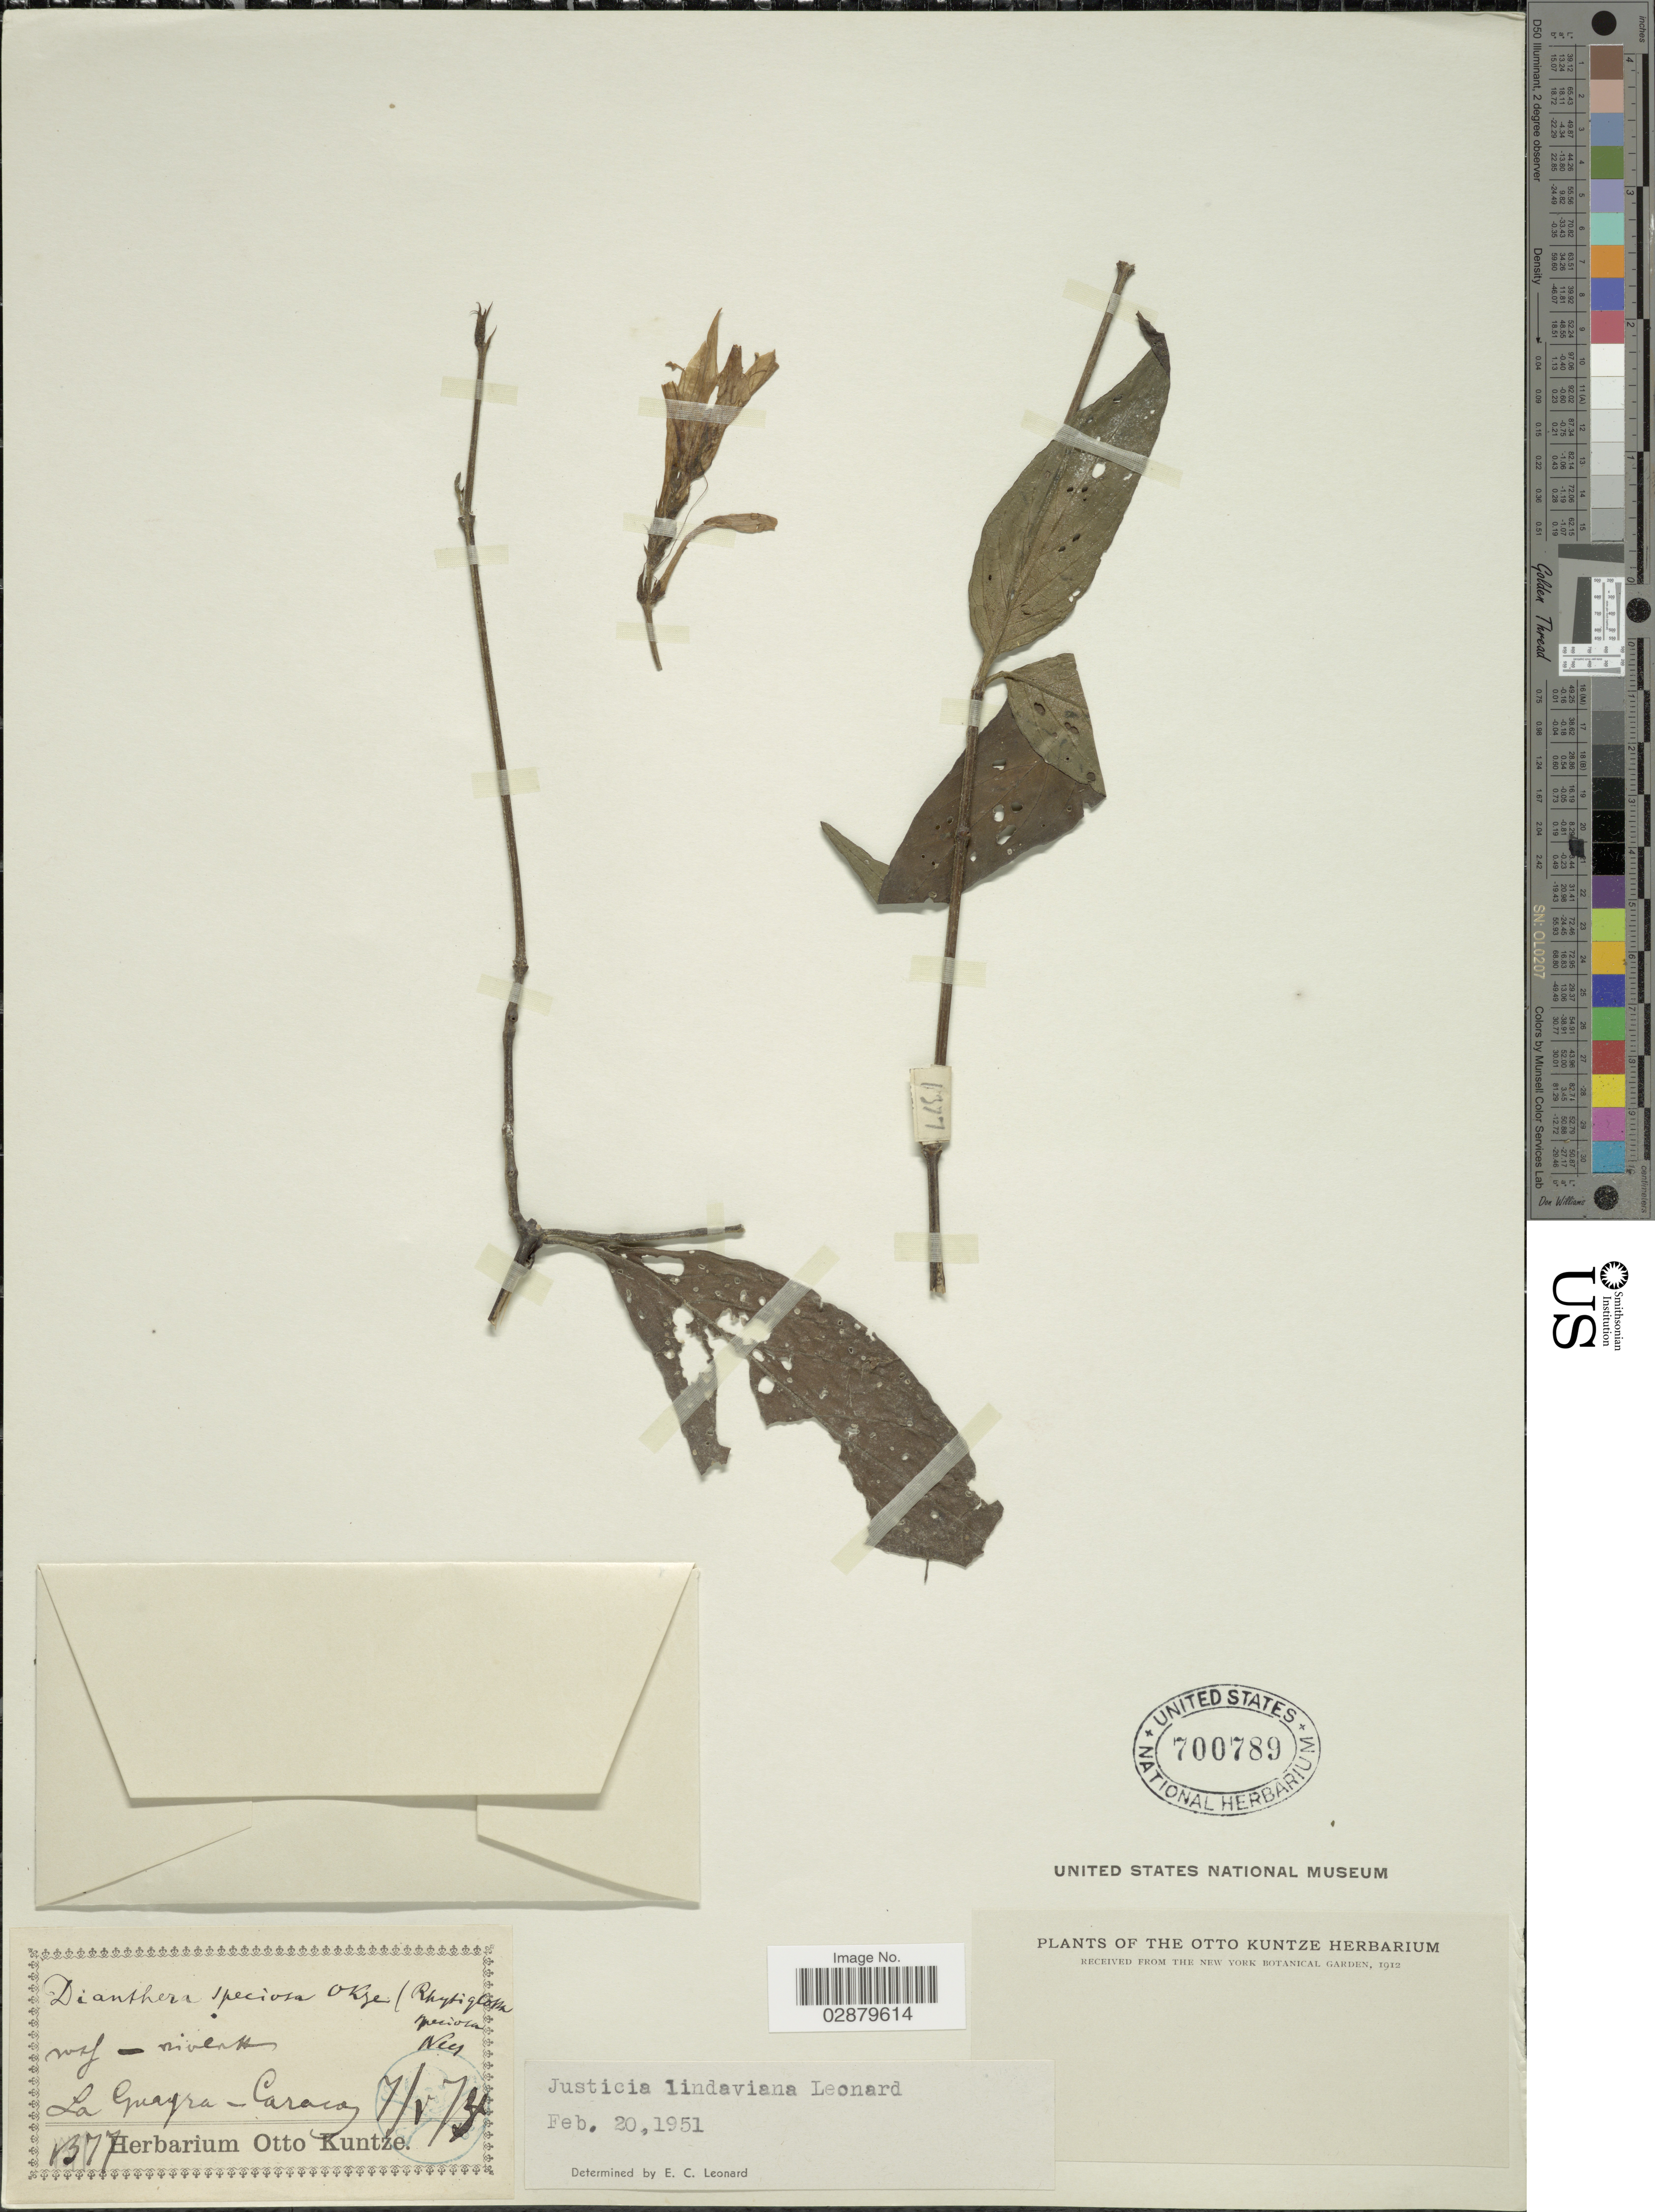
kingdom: Plantae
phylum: Tracheophyta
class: Magnoliopsida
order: Lamiales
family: Acanthaceae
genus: Justicia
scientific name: Justicia lindaviana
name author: Leonard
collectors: ex herb. Otto Kuntze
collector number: B77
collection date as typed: Transcribed d/m/y: 7/5/74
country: Venezuela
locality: La Guayra-Caracas.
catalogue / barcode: US 700789